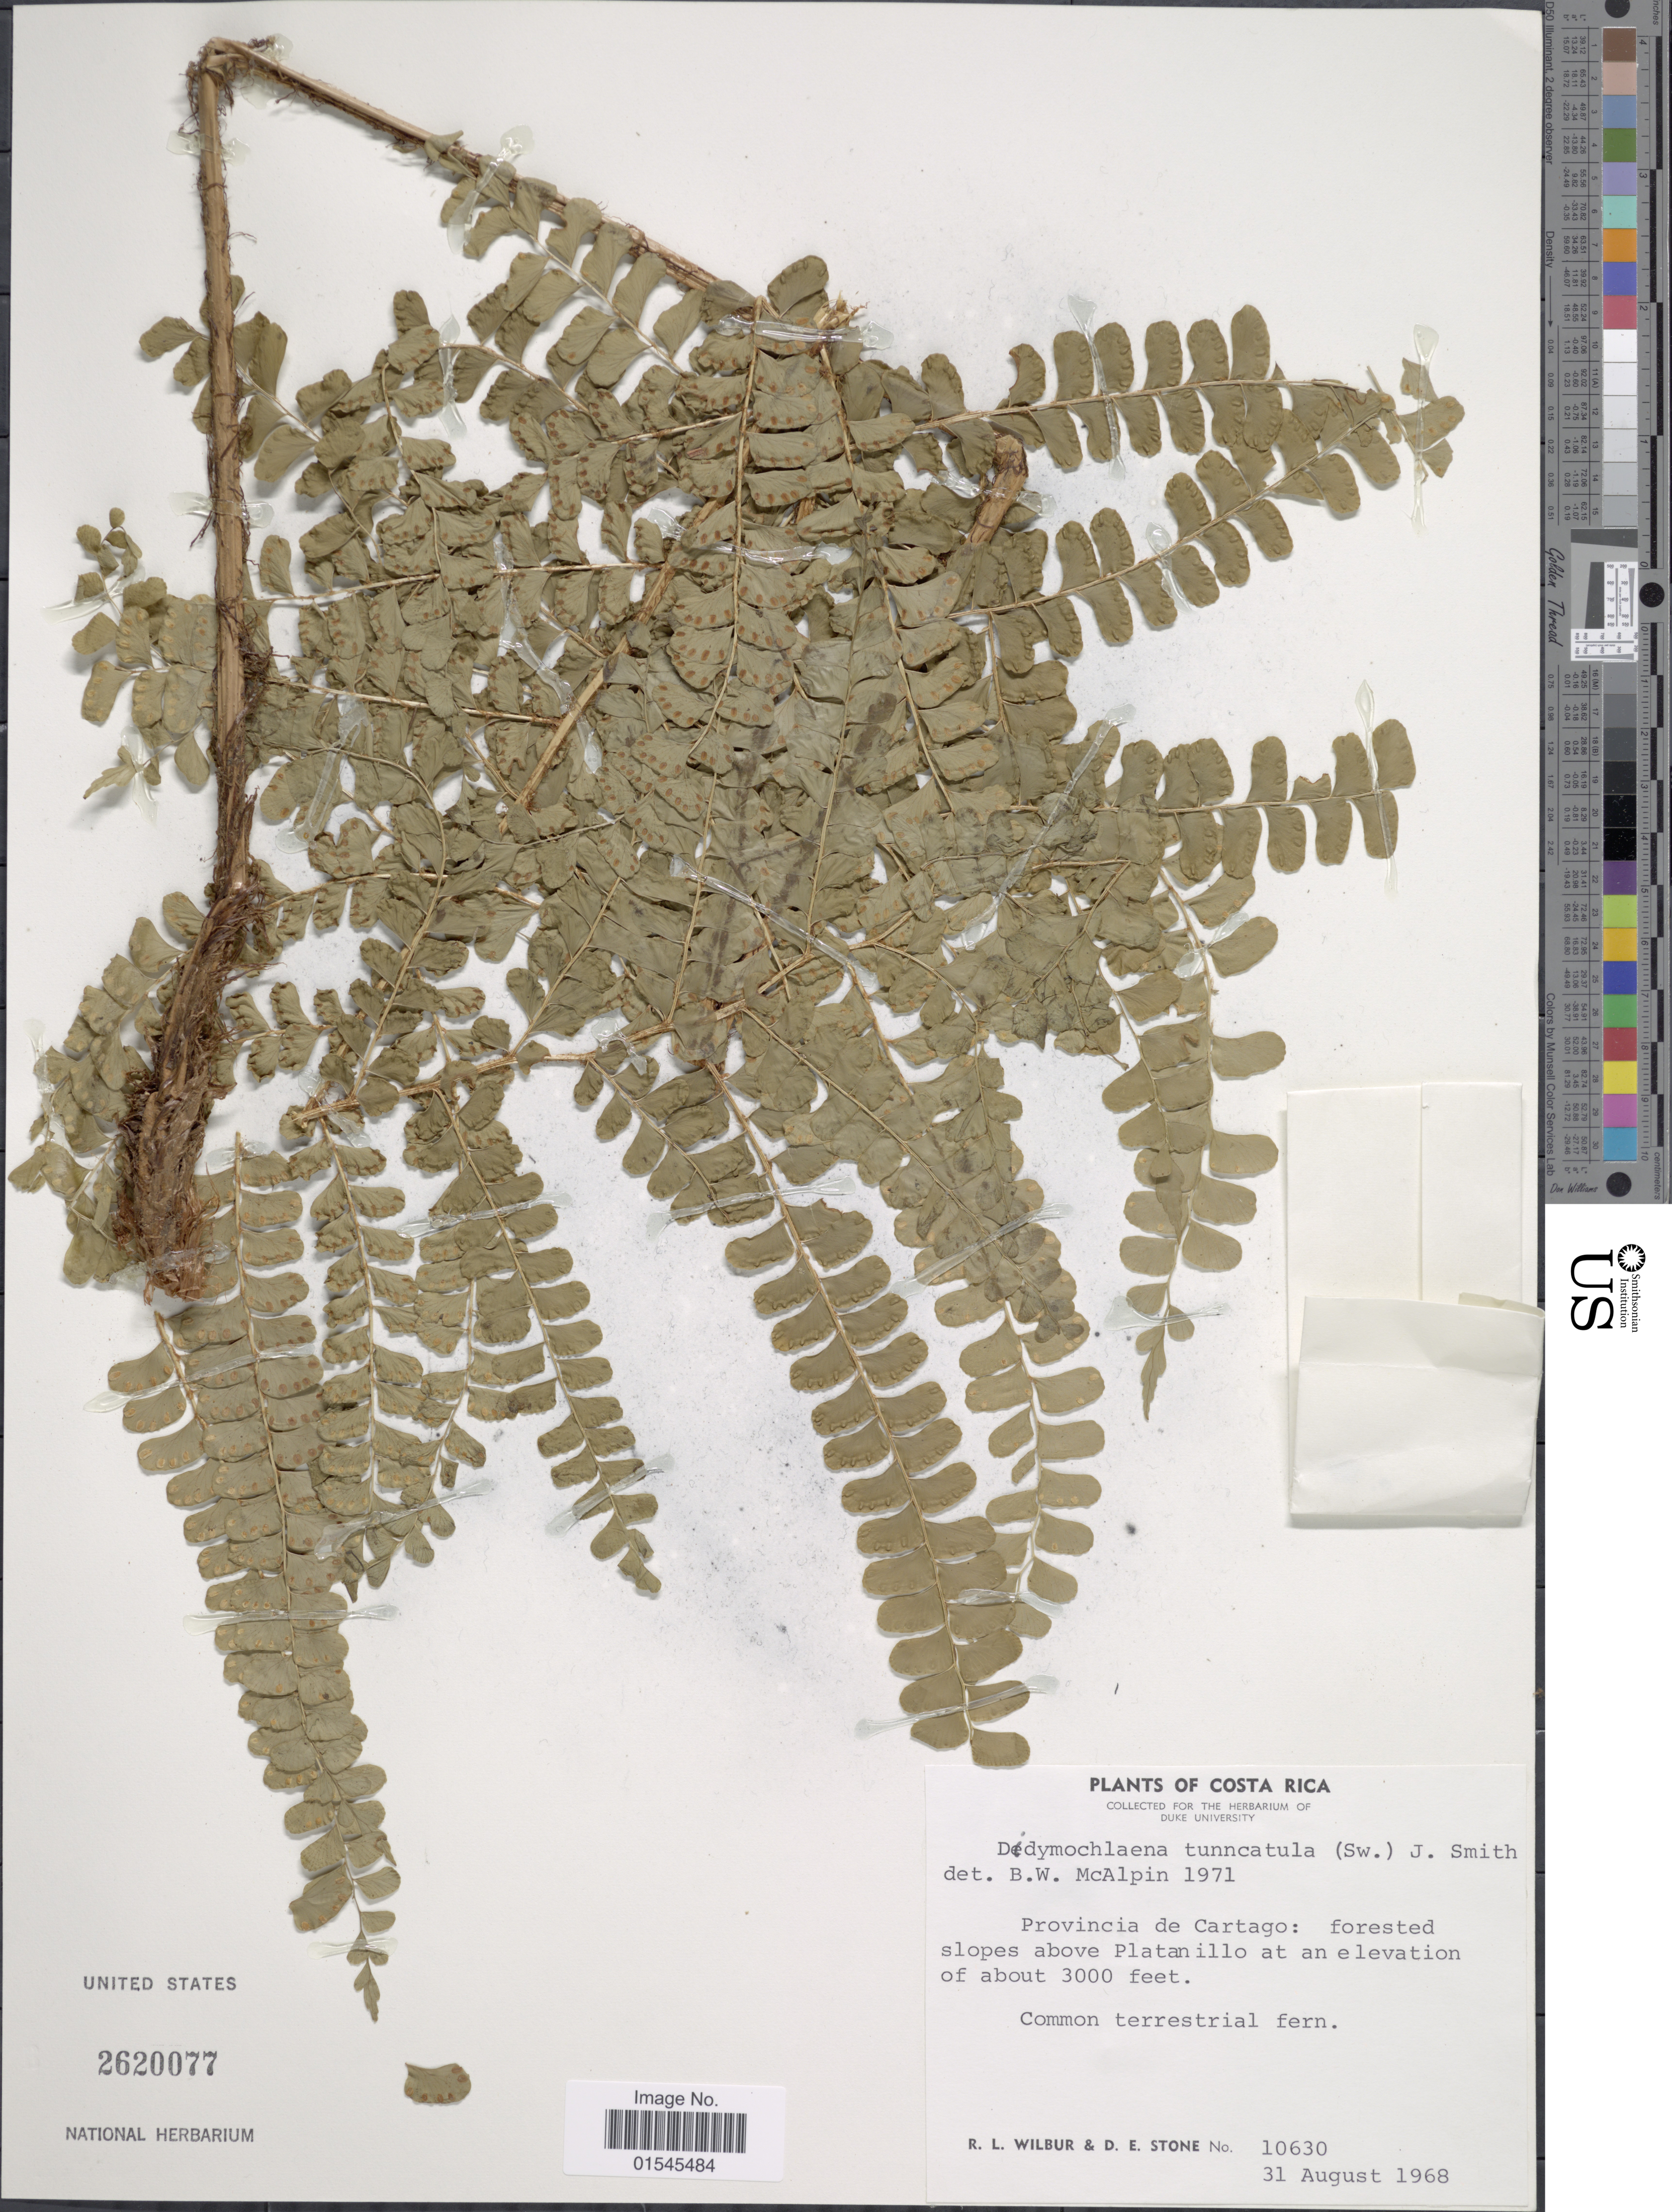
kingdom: Plantae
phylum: Tracheophyta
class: Polypodiopsida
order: Polypodiales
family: Didymochlaenaceae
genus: Didymochlaena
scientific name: Didymochlaena truncatula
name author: (Sw.) J. Sm.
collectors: R. L. Wilbur & D. E. Stone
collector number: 10630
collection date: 1968-08-31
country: Costa Rica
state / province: Cartago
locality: Costa Rica. Provincia de Cartago: forested slopes above Plantanillo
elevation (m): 914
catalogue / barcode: US 2620077